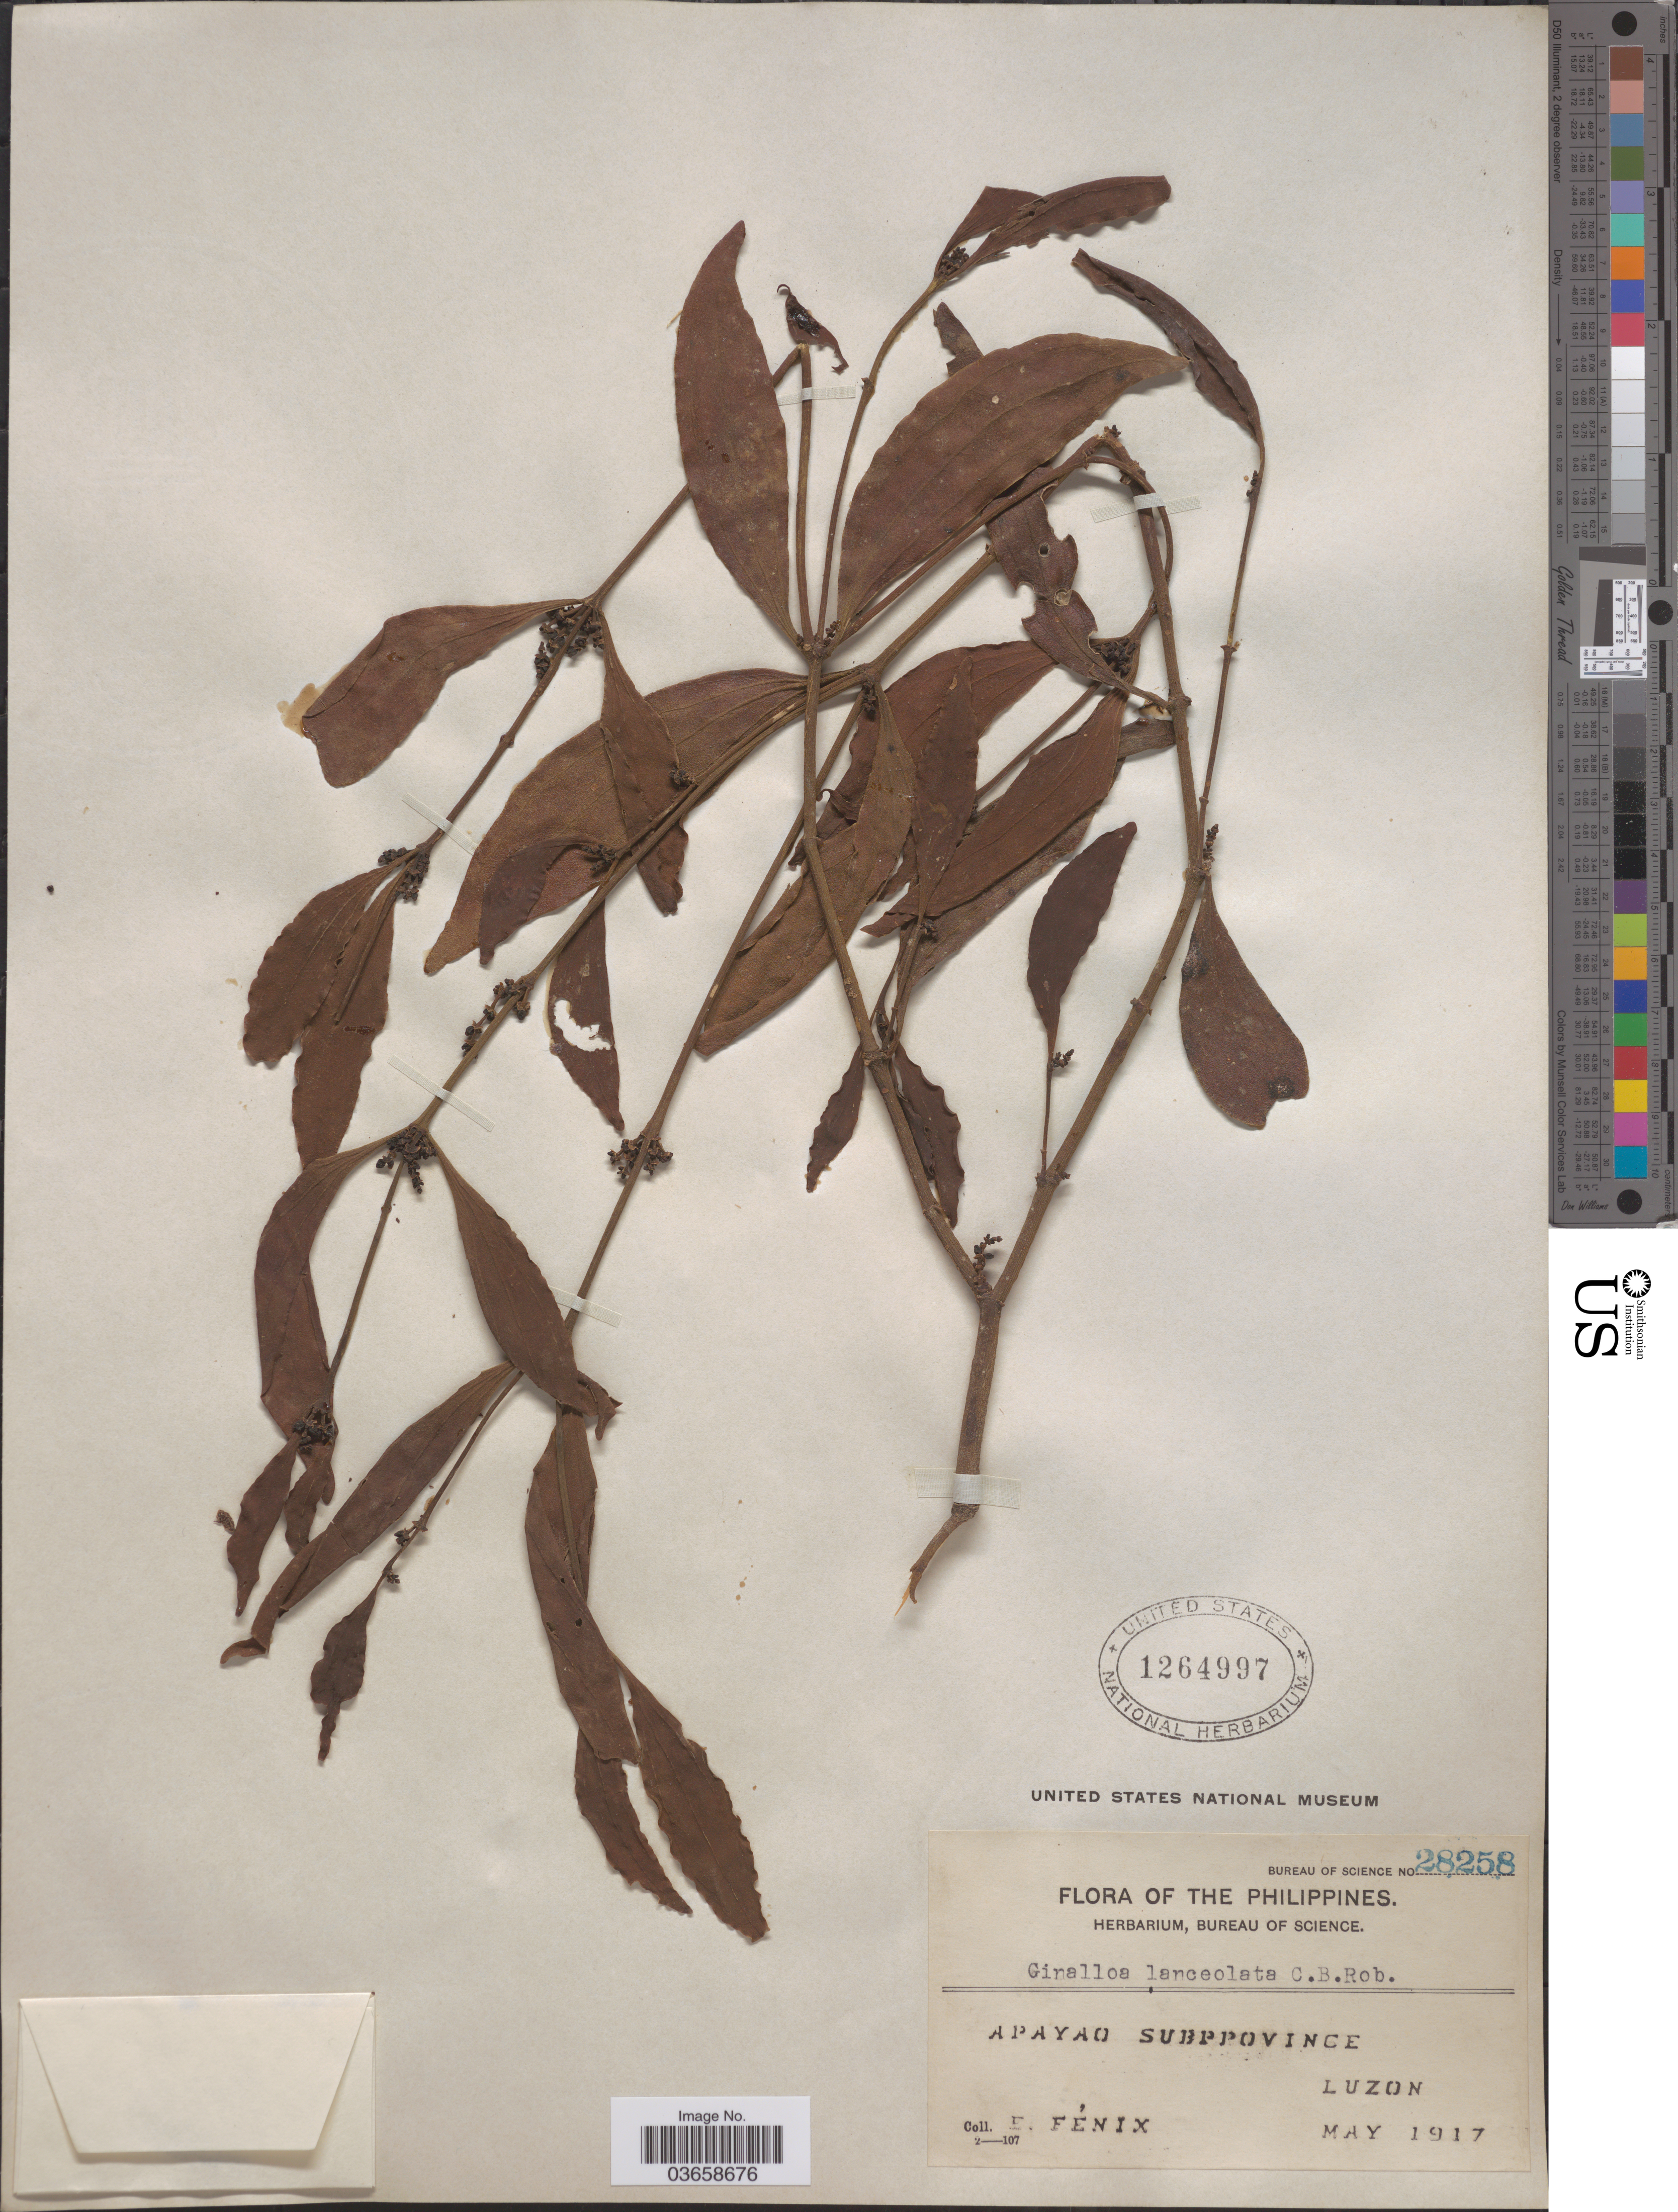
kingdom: Plantae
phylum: Tracheophyta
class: Magnoliopsida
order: Santalales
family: Viscaceae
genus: Ginalloa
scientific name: Ginalloa lanceolata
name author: C.B. Rob.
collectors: E. Fénix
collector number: Bureau of Science 28258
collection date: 1917-05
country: Philippines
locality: Apayao Subprovince. Luzon.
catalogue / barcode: US 1264997